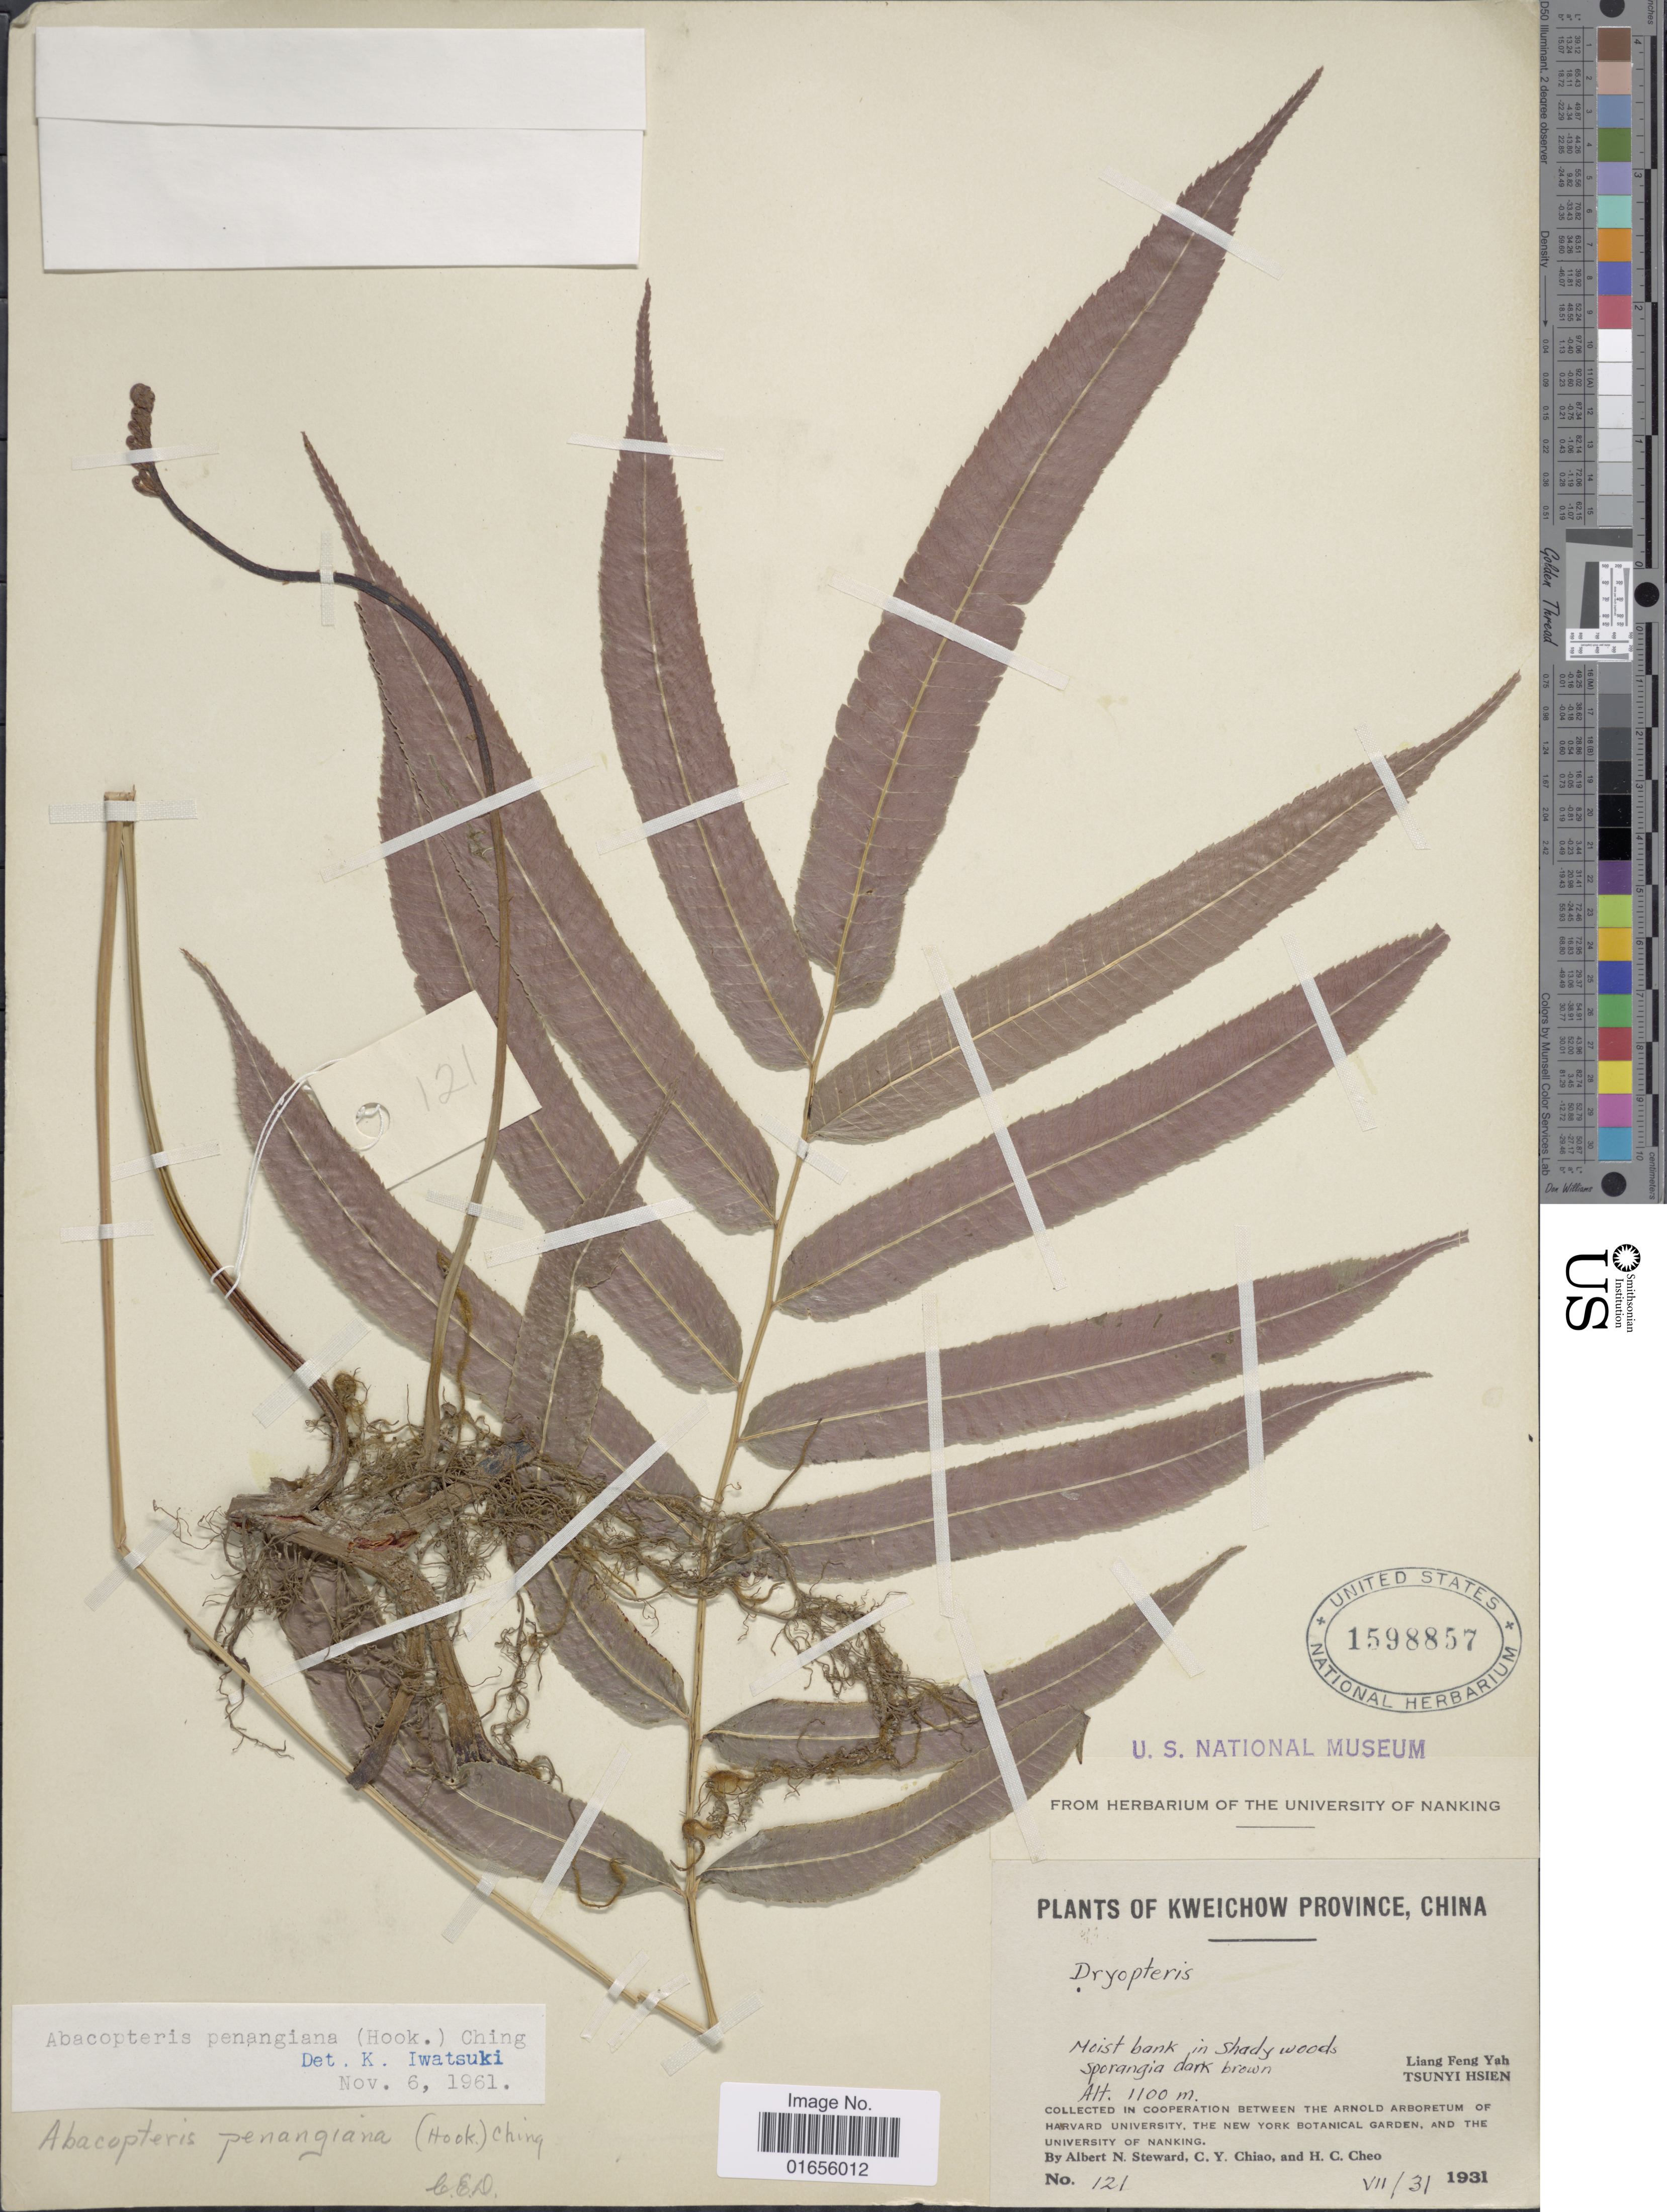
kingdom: Plantae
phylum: Tracheophyta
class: Polypodiopsida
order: Polypodiales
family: Thelypteridaceae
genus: Pronephrium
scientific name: Pronephrium penangiana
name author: (Hook.) Holttum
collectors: A. N. Steward, C. Y. Chiao & H. Cheo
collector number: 121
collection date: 1931-07-31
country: China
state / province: Guizhou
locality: Kweichow Province, Moist bank in shady woods Sporangia dark brown, Liang Feng Yah, Tsunyi Hsien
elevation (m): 1100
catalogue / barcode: US 1598857